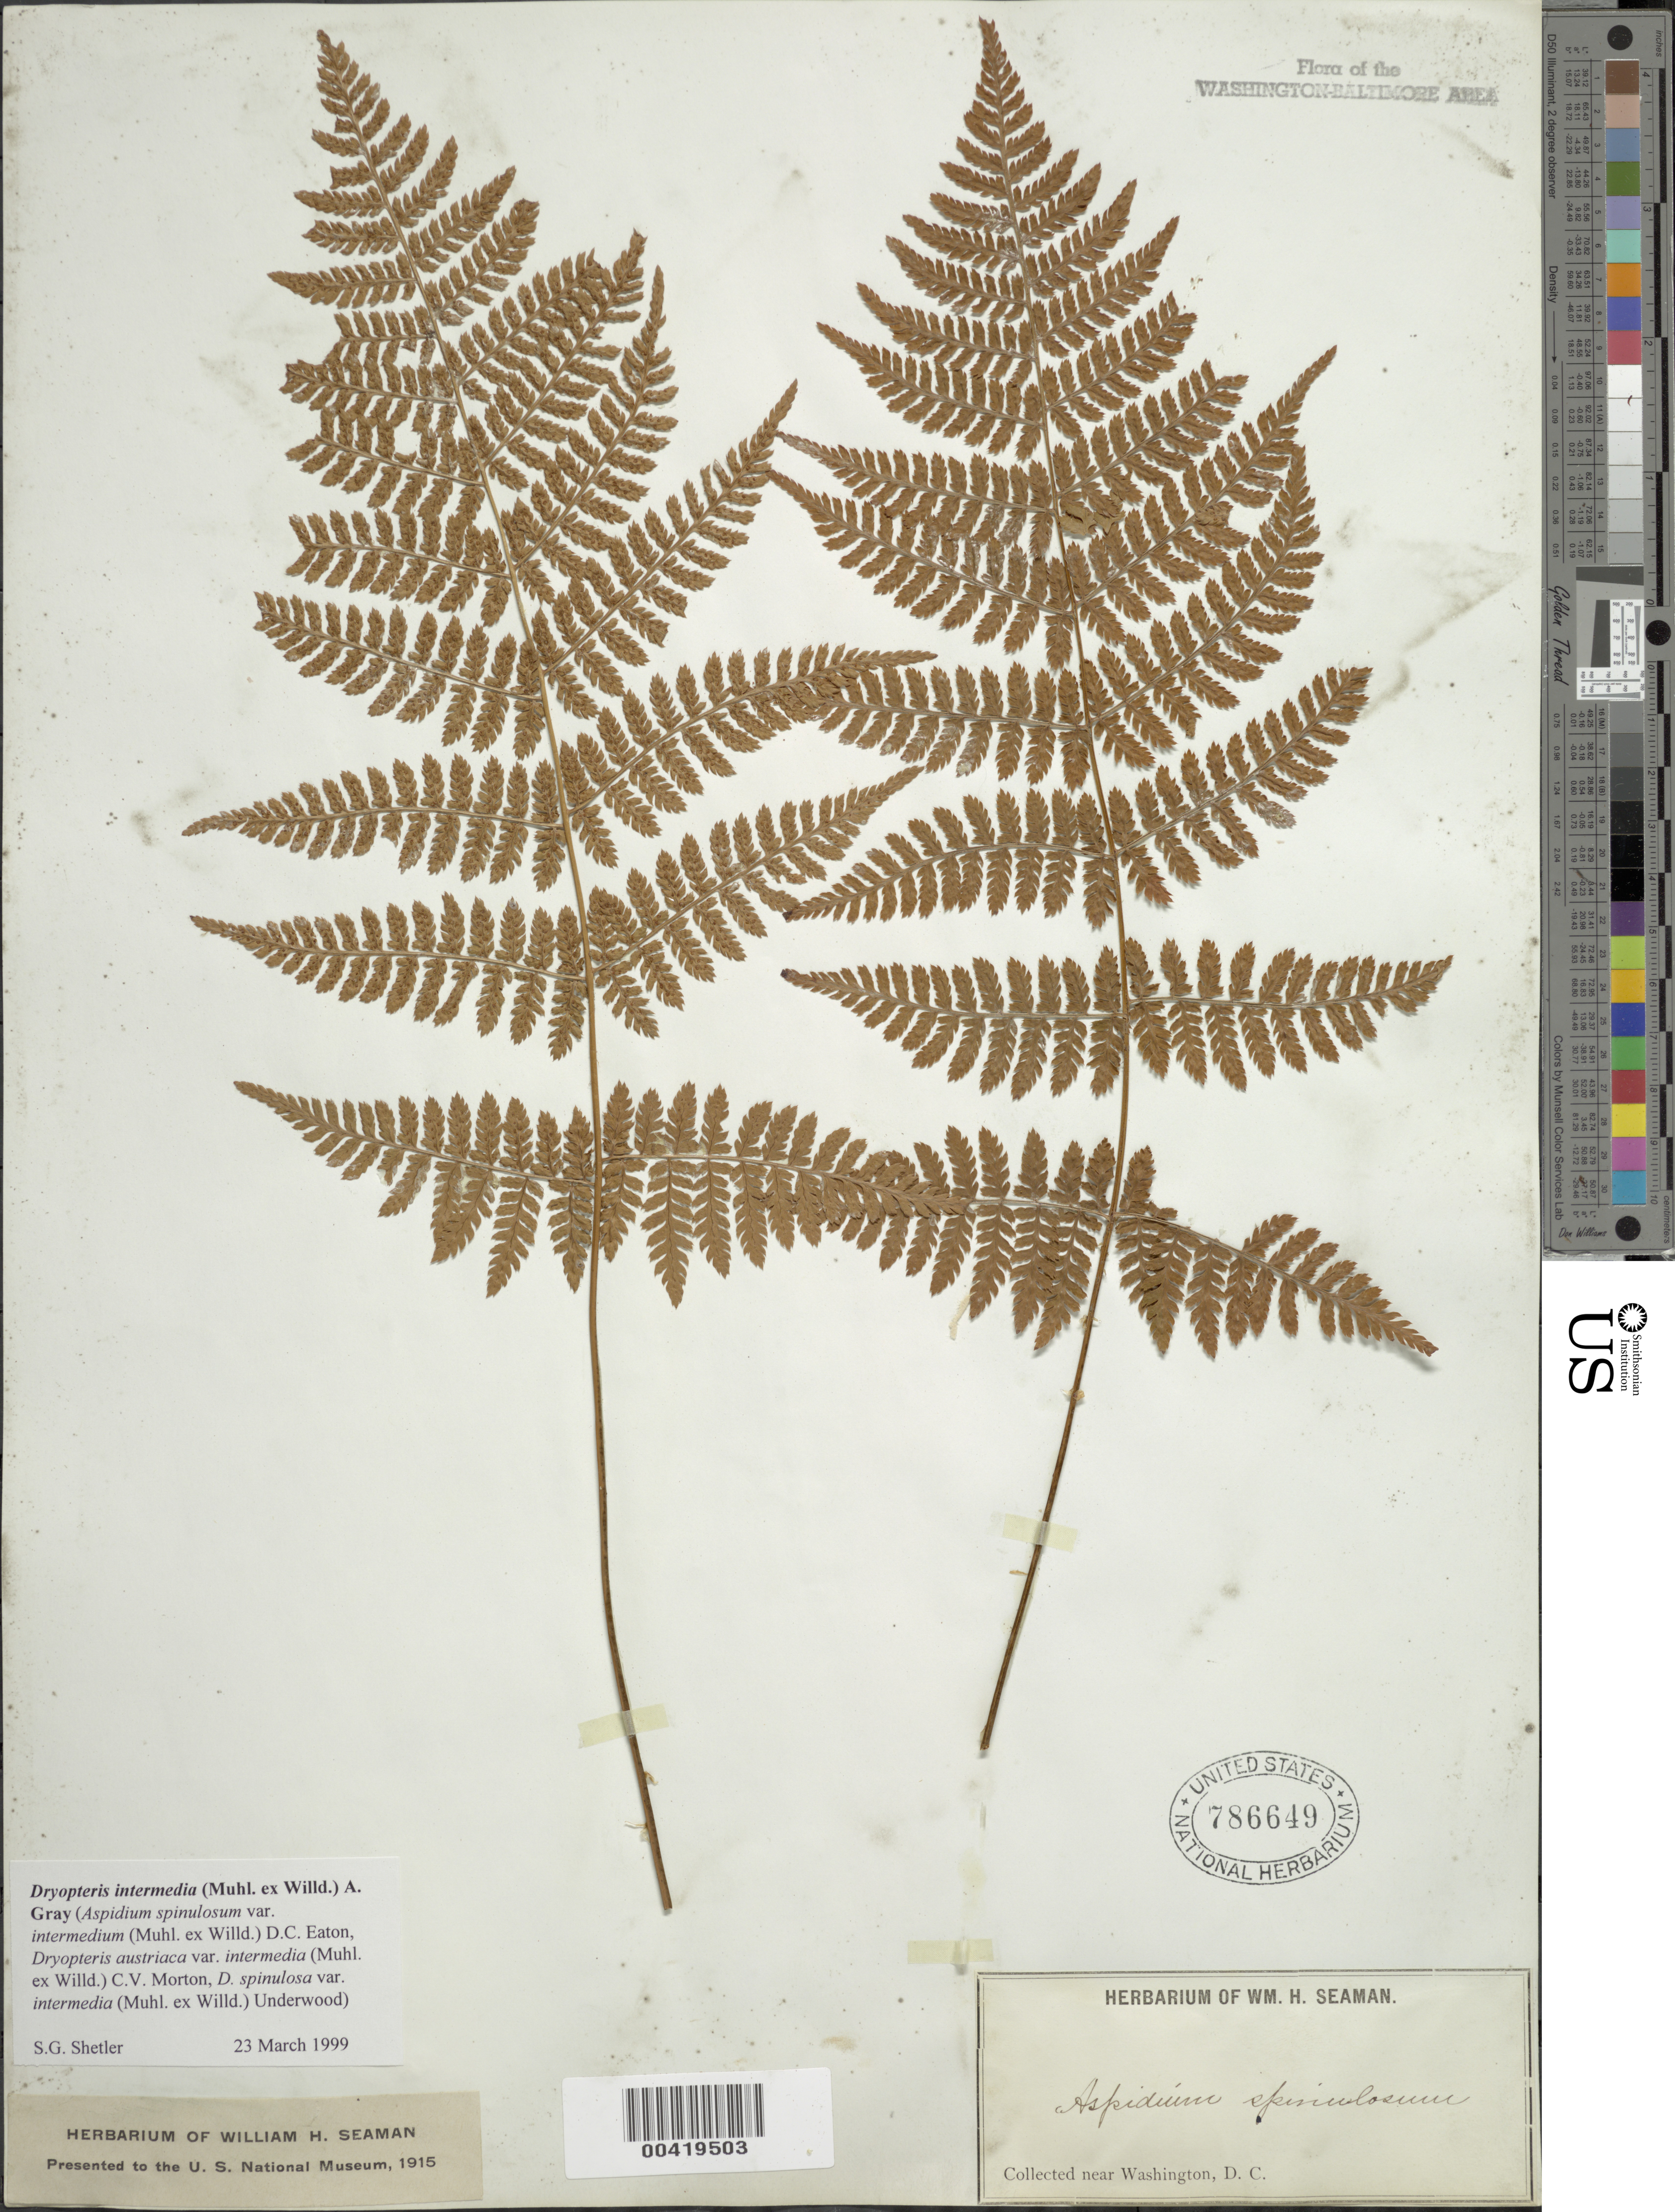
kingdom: Plantae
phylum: Tracheophyta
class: Polypodiopsida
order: Polypodiales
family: Dryopteridaceae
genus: Dryopteris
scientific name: Dryopteris intermedia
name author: (Muhl.) A. Gray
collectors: W. Seaman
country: United States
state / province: District of Columbia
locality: Washington DC Area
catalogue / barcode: US 786649